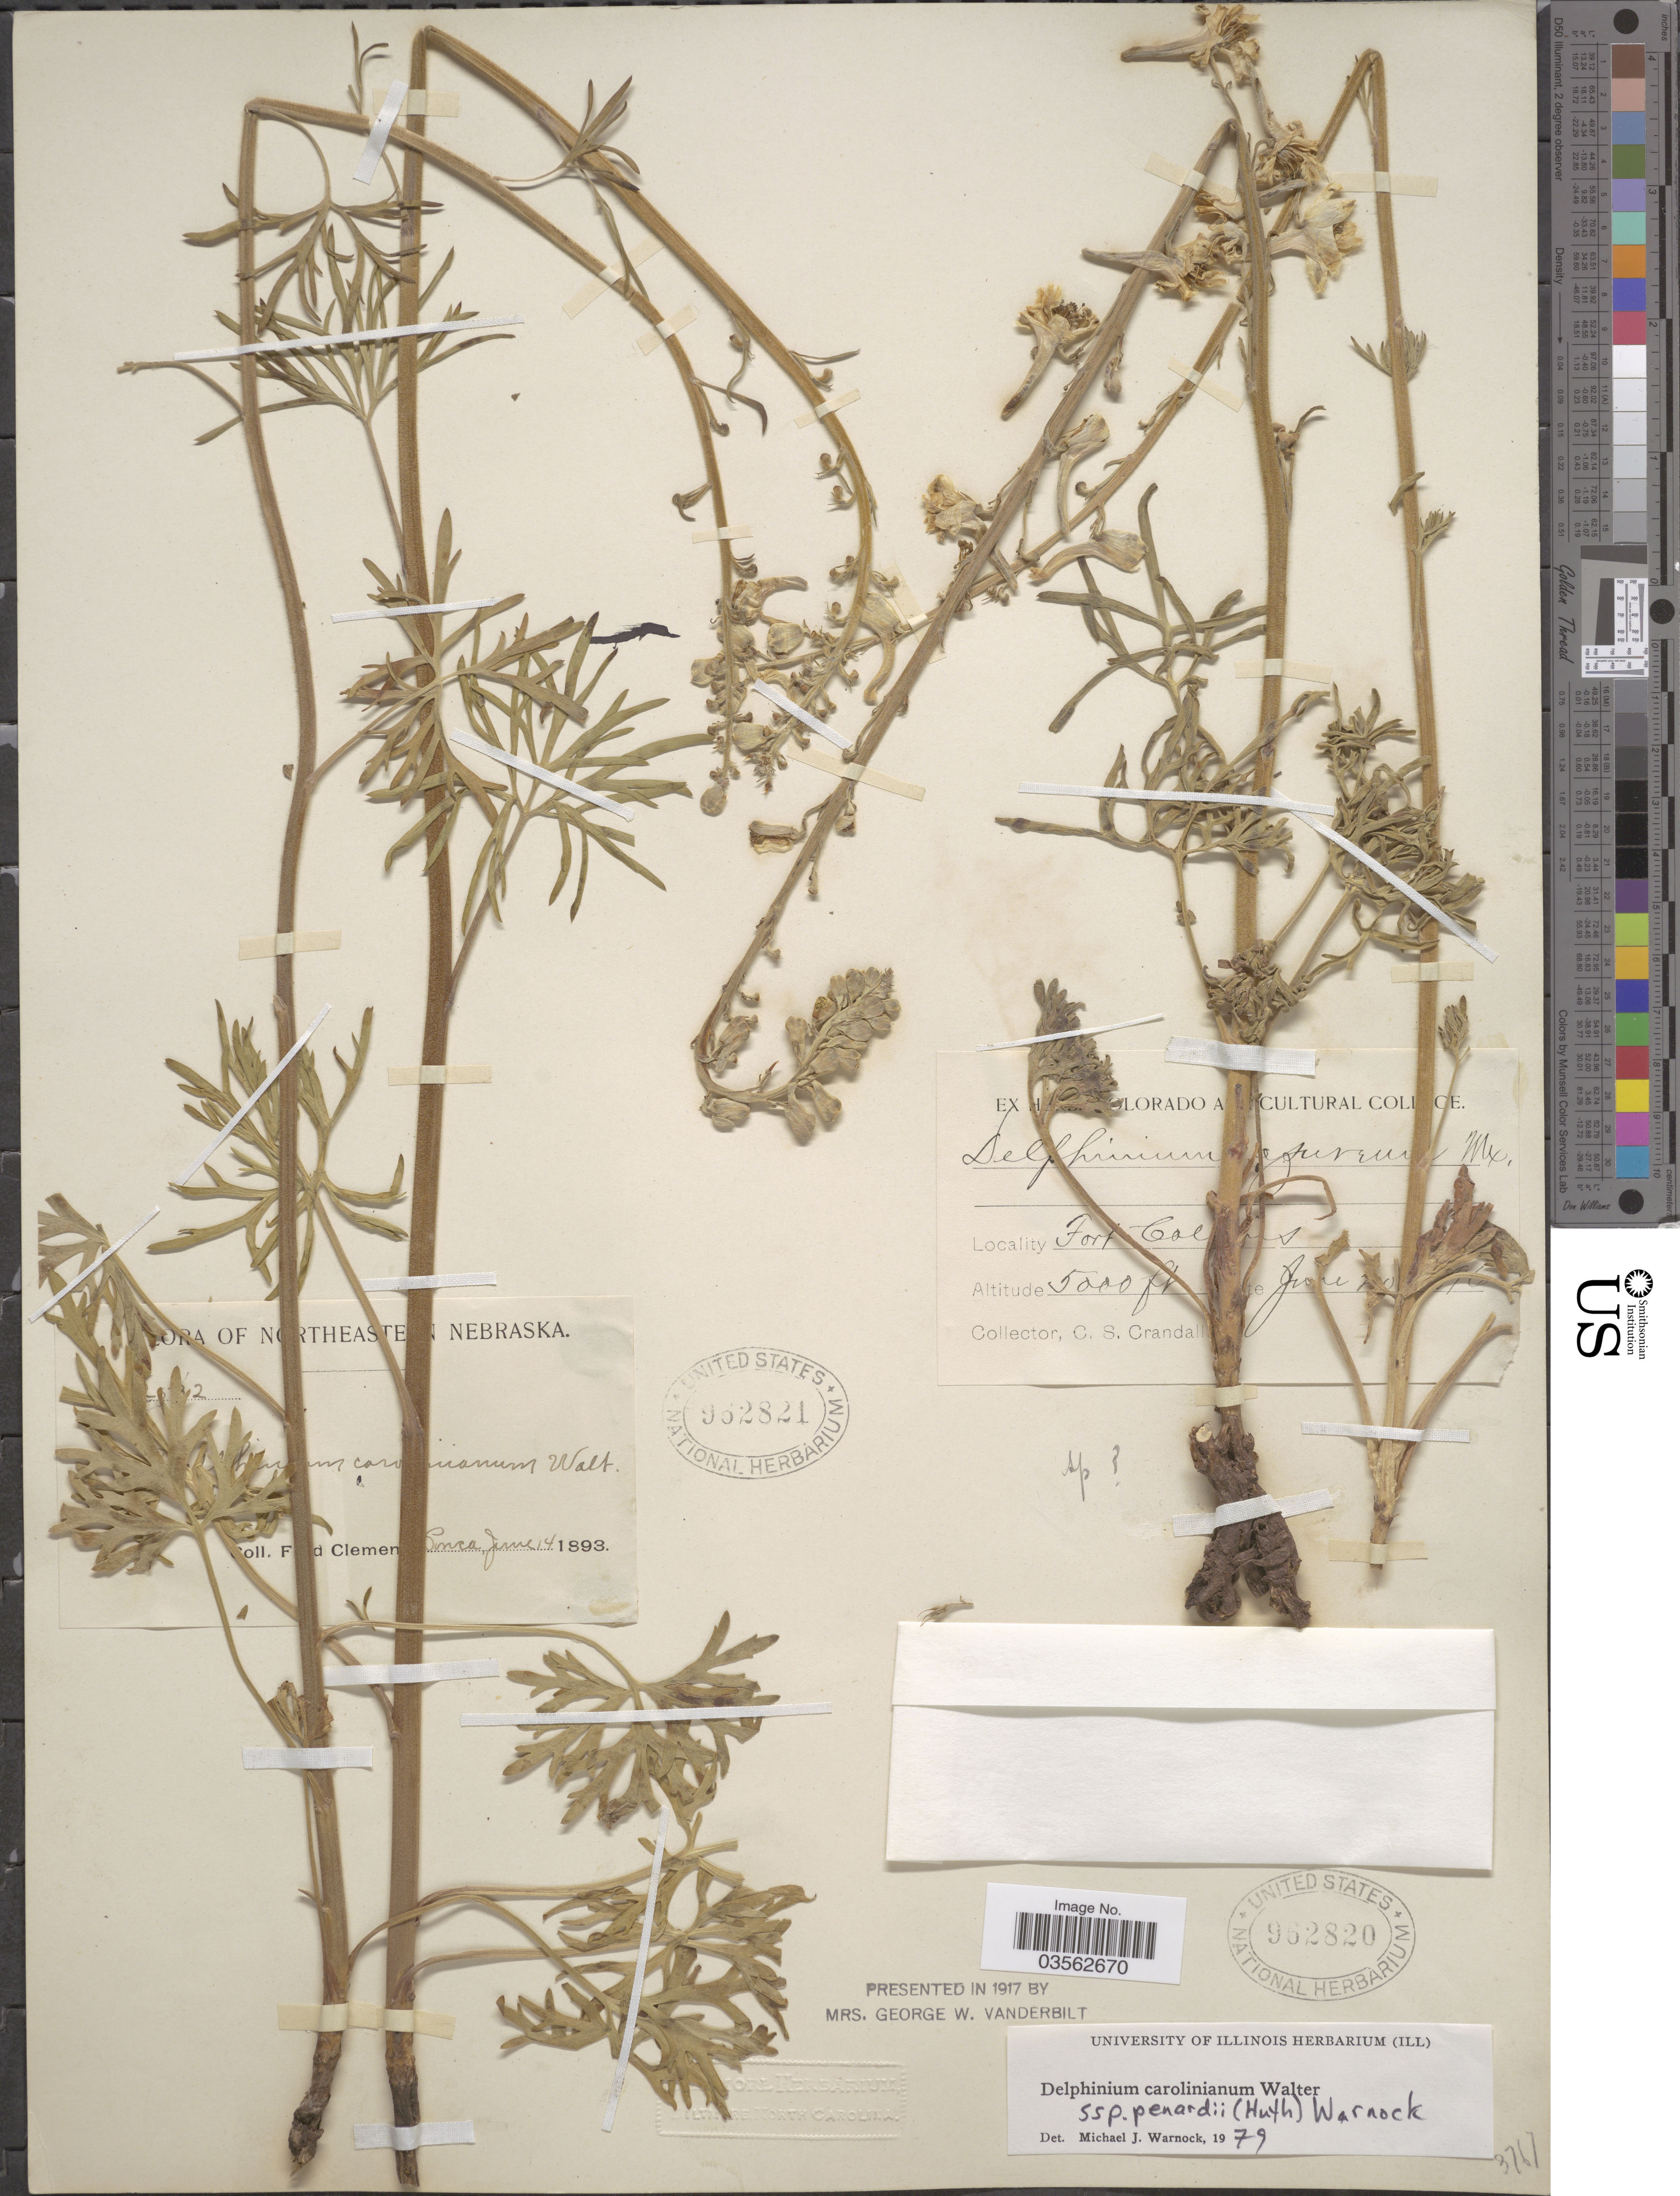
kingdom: Plantae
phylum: Tracheophyta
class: Magnoliopsida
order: Ranunculales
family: Ranunculaceae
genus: Delphinium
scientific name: Delphinium carolinianum subsp. penardii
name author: (Huth) M.J. Warnock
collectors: C. Crandall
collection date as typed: Transcribed d/m/y: 20/6/96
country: United States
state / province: Colorado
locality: Fort Collins.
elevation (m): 1524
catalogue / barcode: US 962820-2